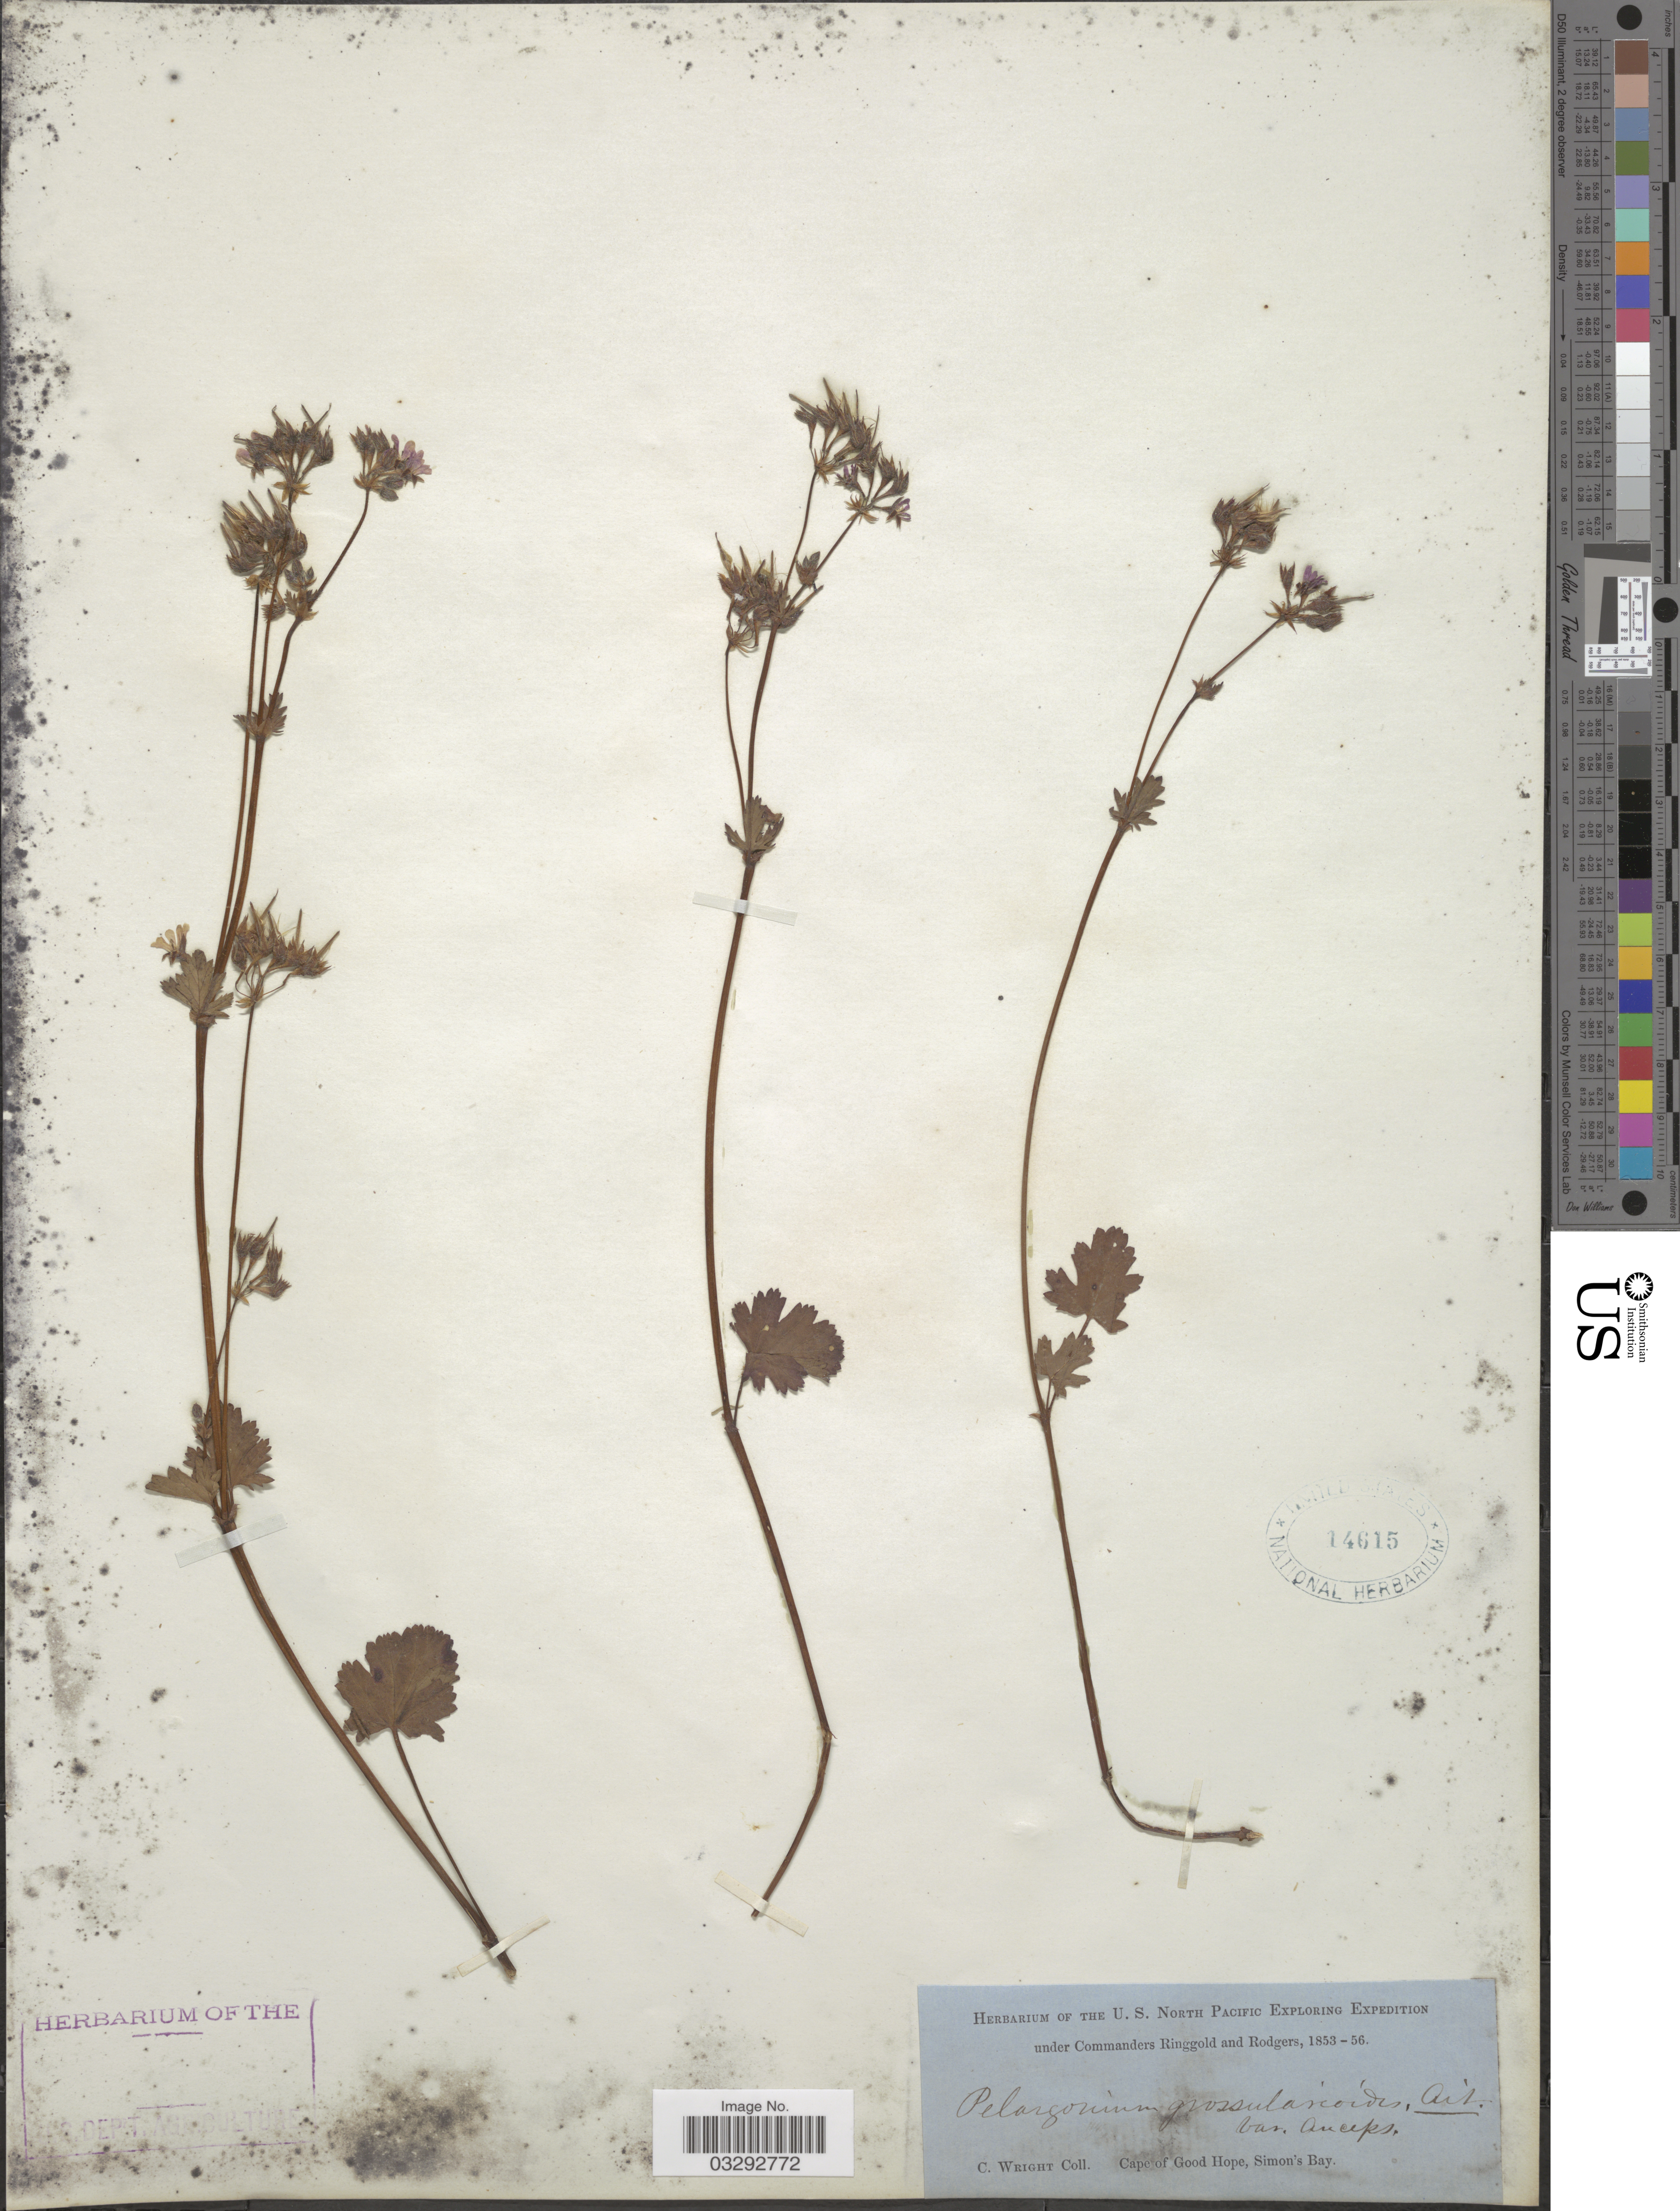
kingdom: Plantae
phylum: Tracheophyta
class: Magnoliopsida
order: Geraniales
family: Geraniaceae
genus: Pelargonium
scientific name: Pelargonium grossularioides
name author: (L.) L'Hér.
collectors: C. Wright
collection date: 1853/1856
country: South Africa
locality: Cape of Good Hope, Simon's Bay.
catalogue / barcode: US 14615